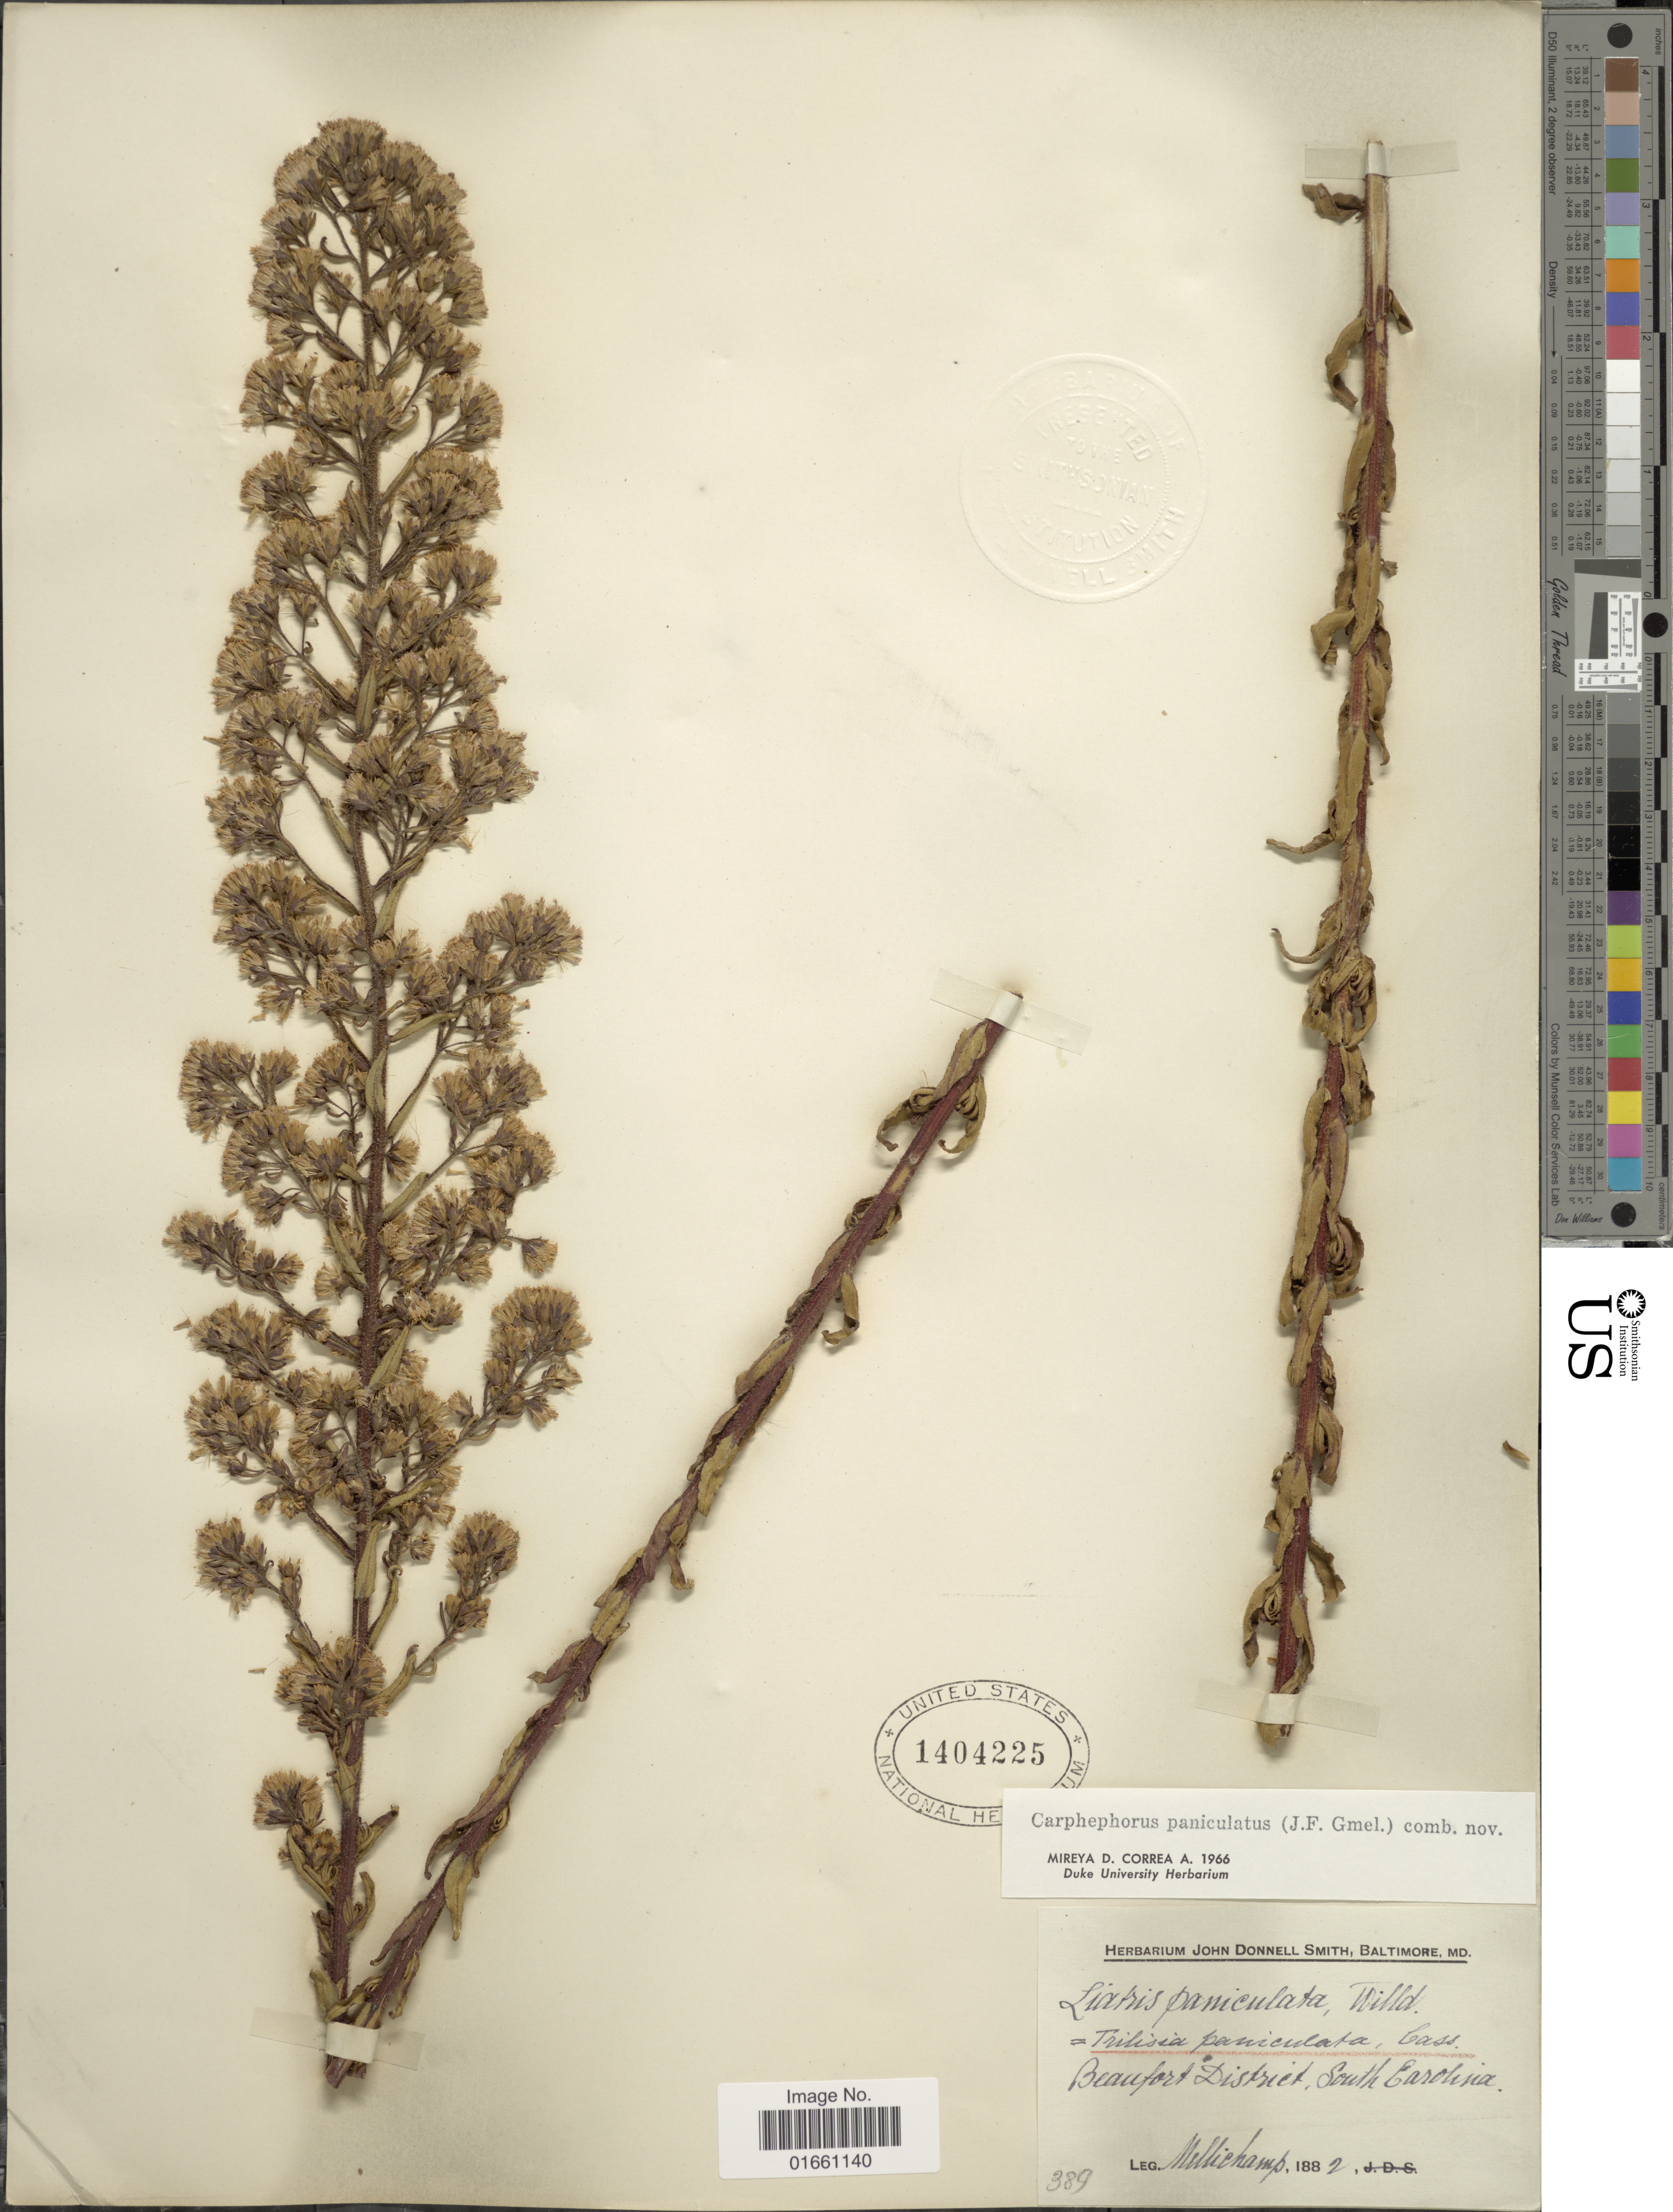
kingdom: Plantae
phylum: Tracheophyta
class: Magnoliopsida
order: Asterales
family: Asteraceae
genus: Trilisa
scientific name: Trilisa paniculata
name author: (J.F. Gmel.) Cass.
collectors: -. Mellichamp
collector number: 389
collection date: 1882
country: United States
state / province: South Carolina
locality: Beaufort District.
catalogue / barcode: US 1404225